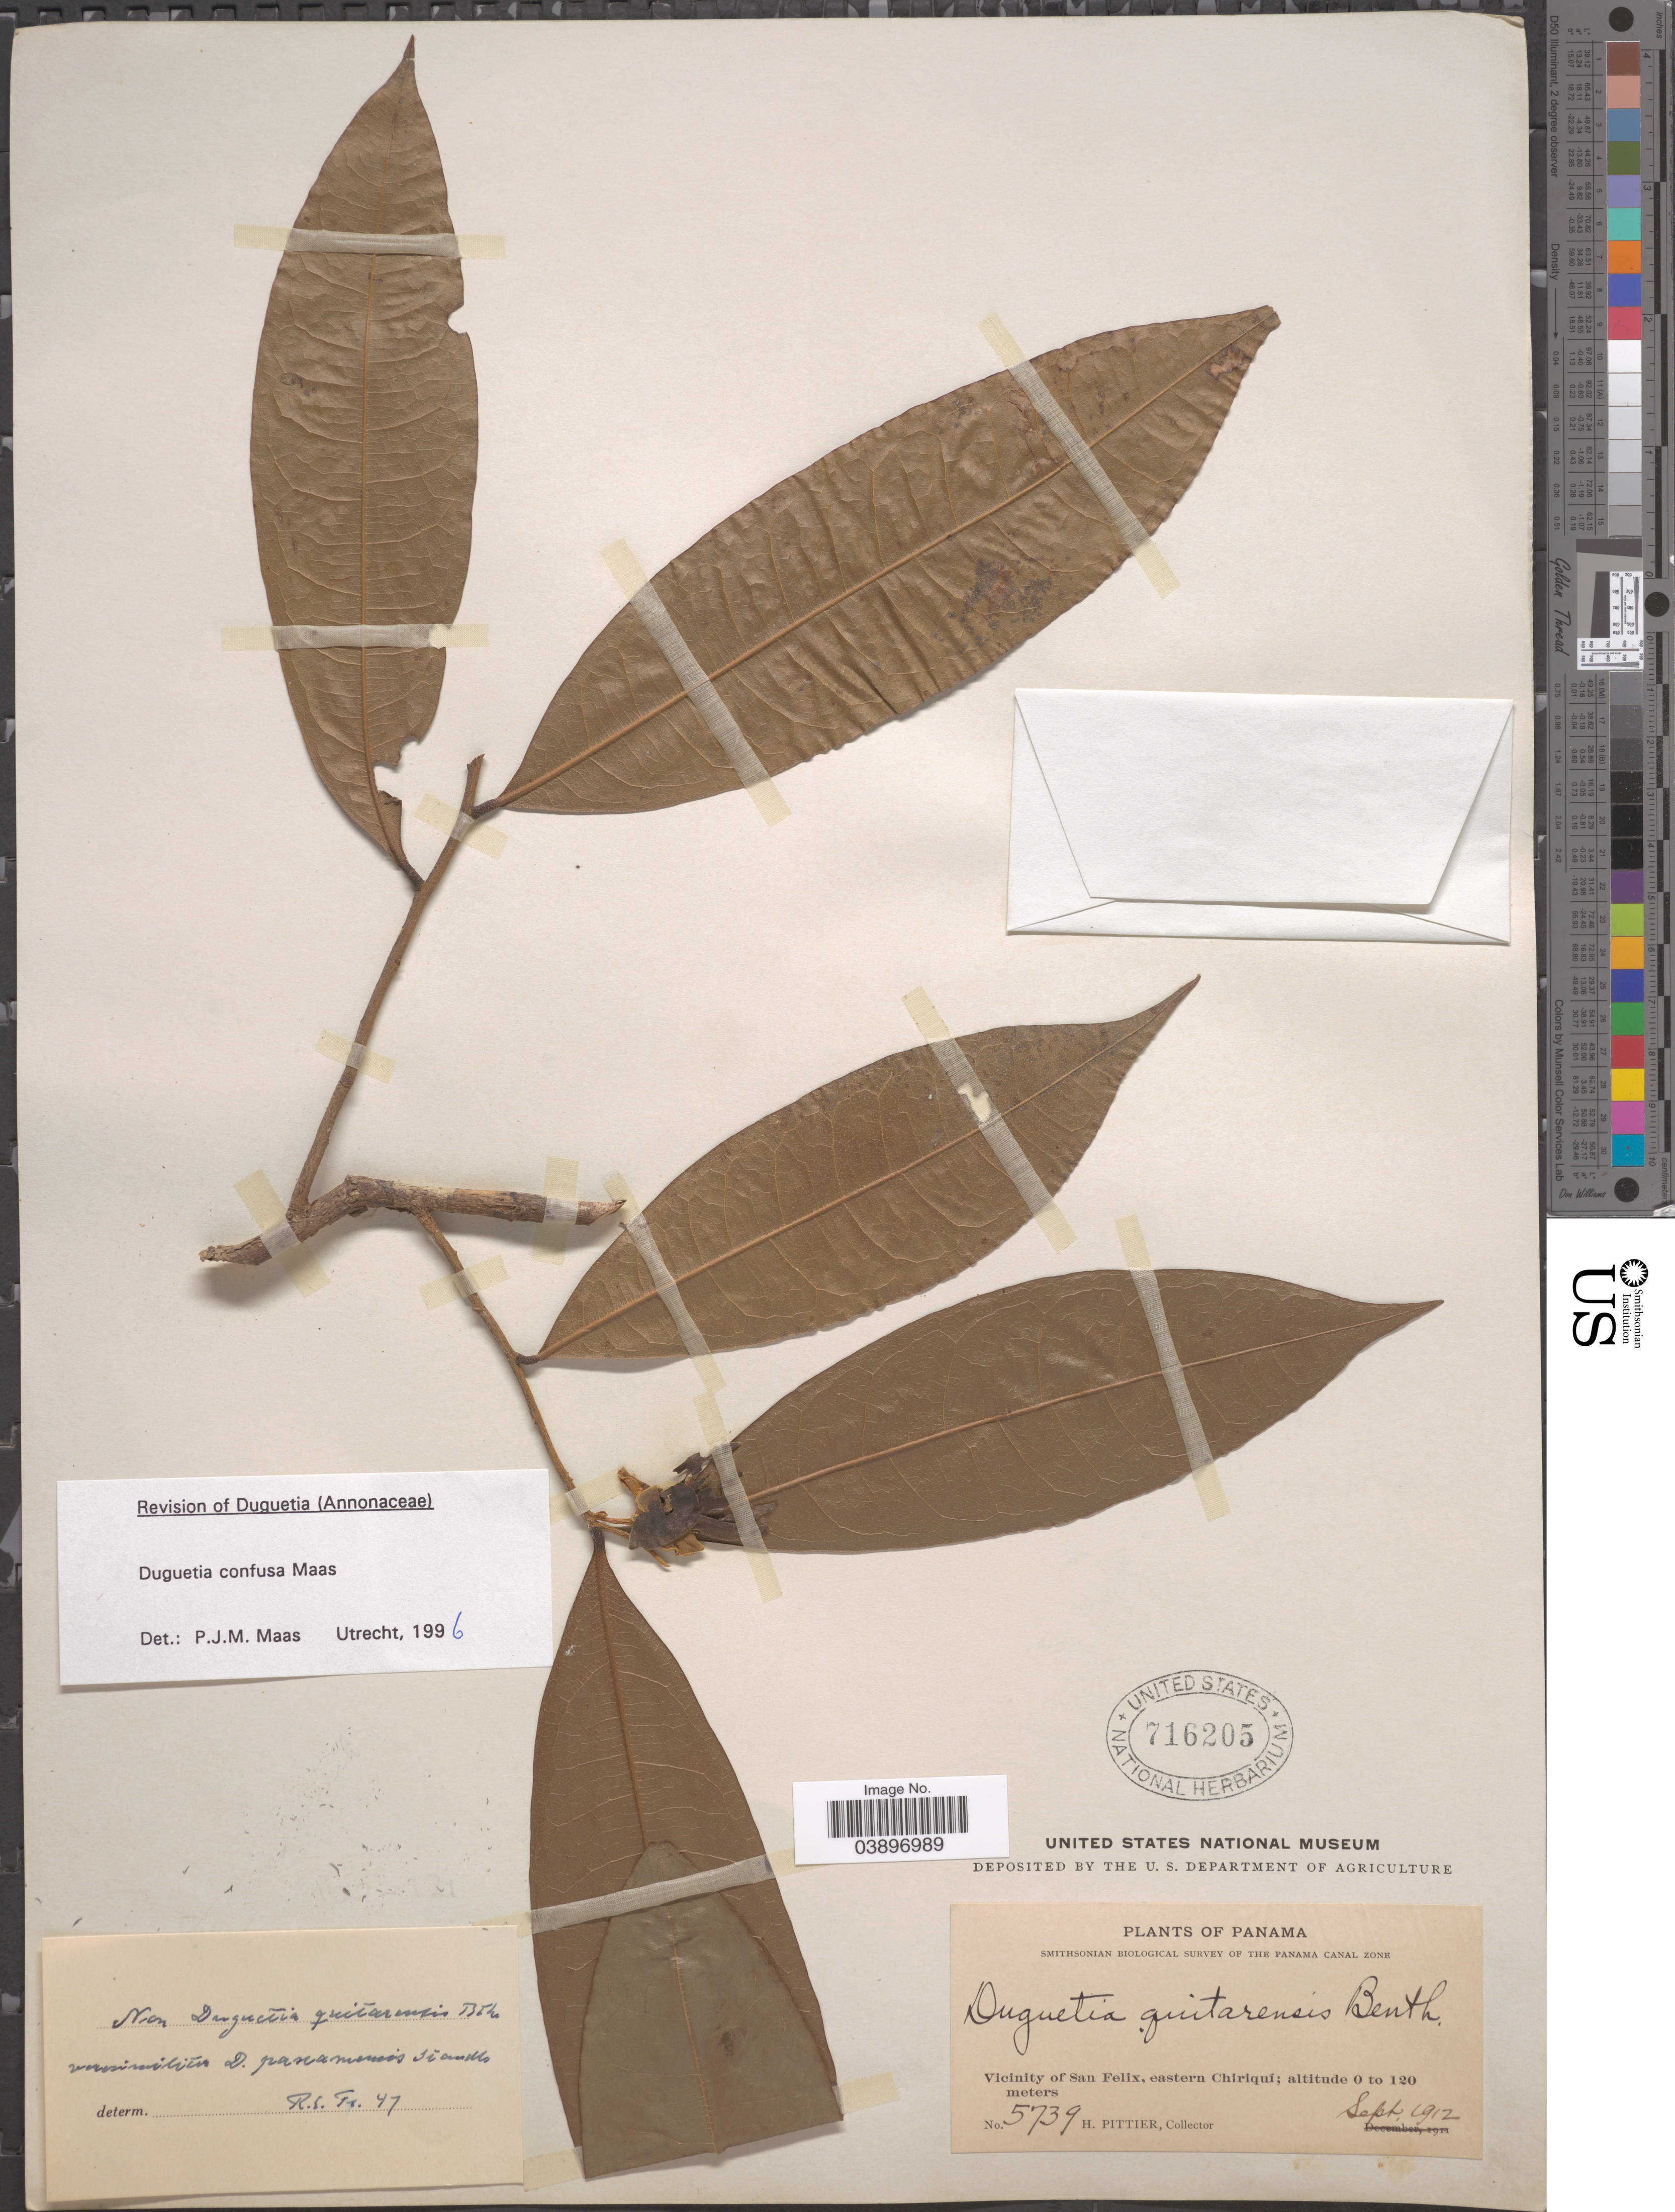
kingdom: Plantae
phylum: Tracheophyta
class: Magnoliopsida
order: Magnoliales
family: Annonaceae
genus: Duguetia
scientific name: Duguetia confusa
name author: Maas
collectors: H. F. Pittier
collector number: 5739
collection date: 1912-09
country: Panama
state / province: Chiriqui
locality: Vicinity of San Felix, eastern Chiriquí.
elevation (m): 0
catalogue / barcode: US 716205